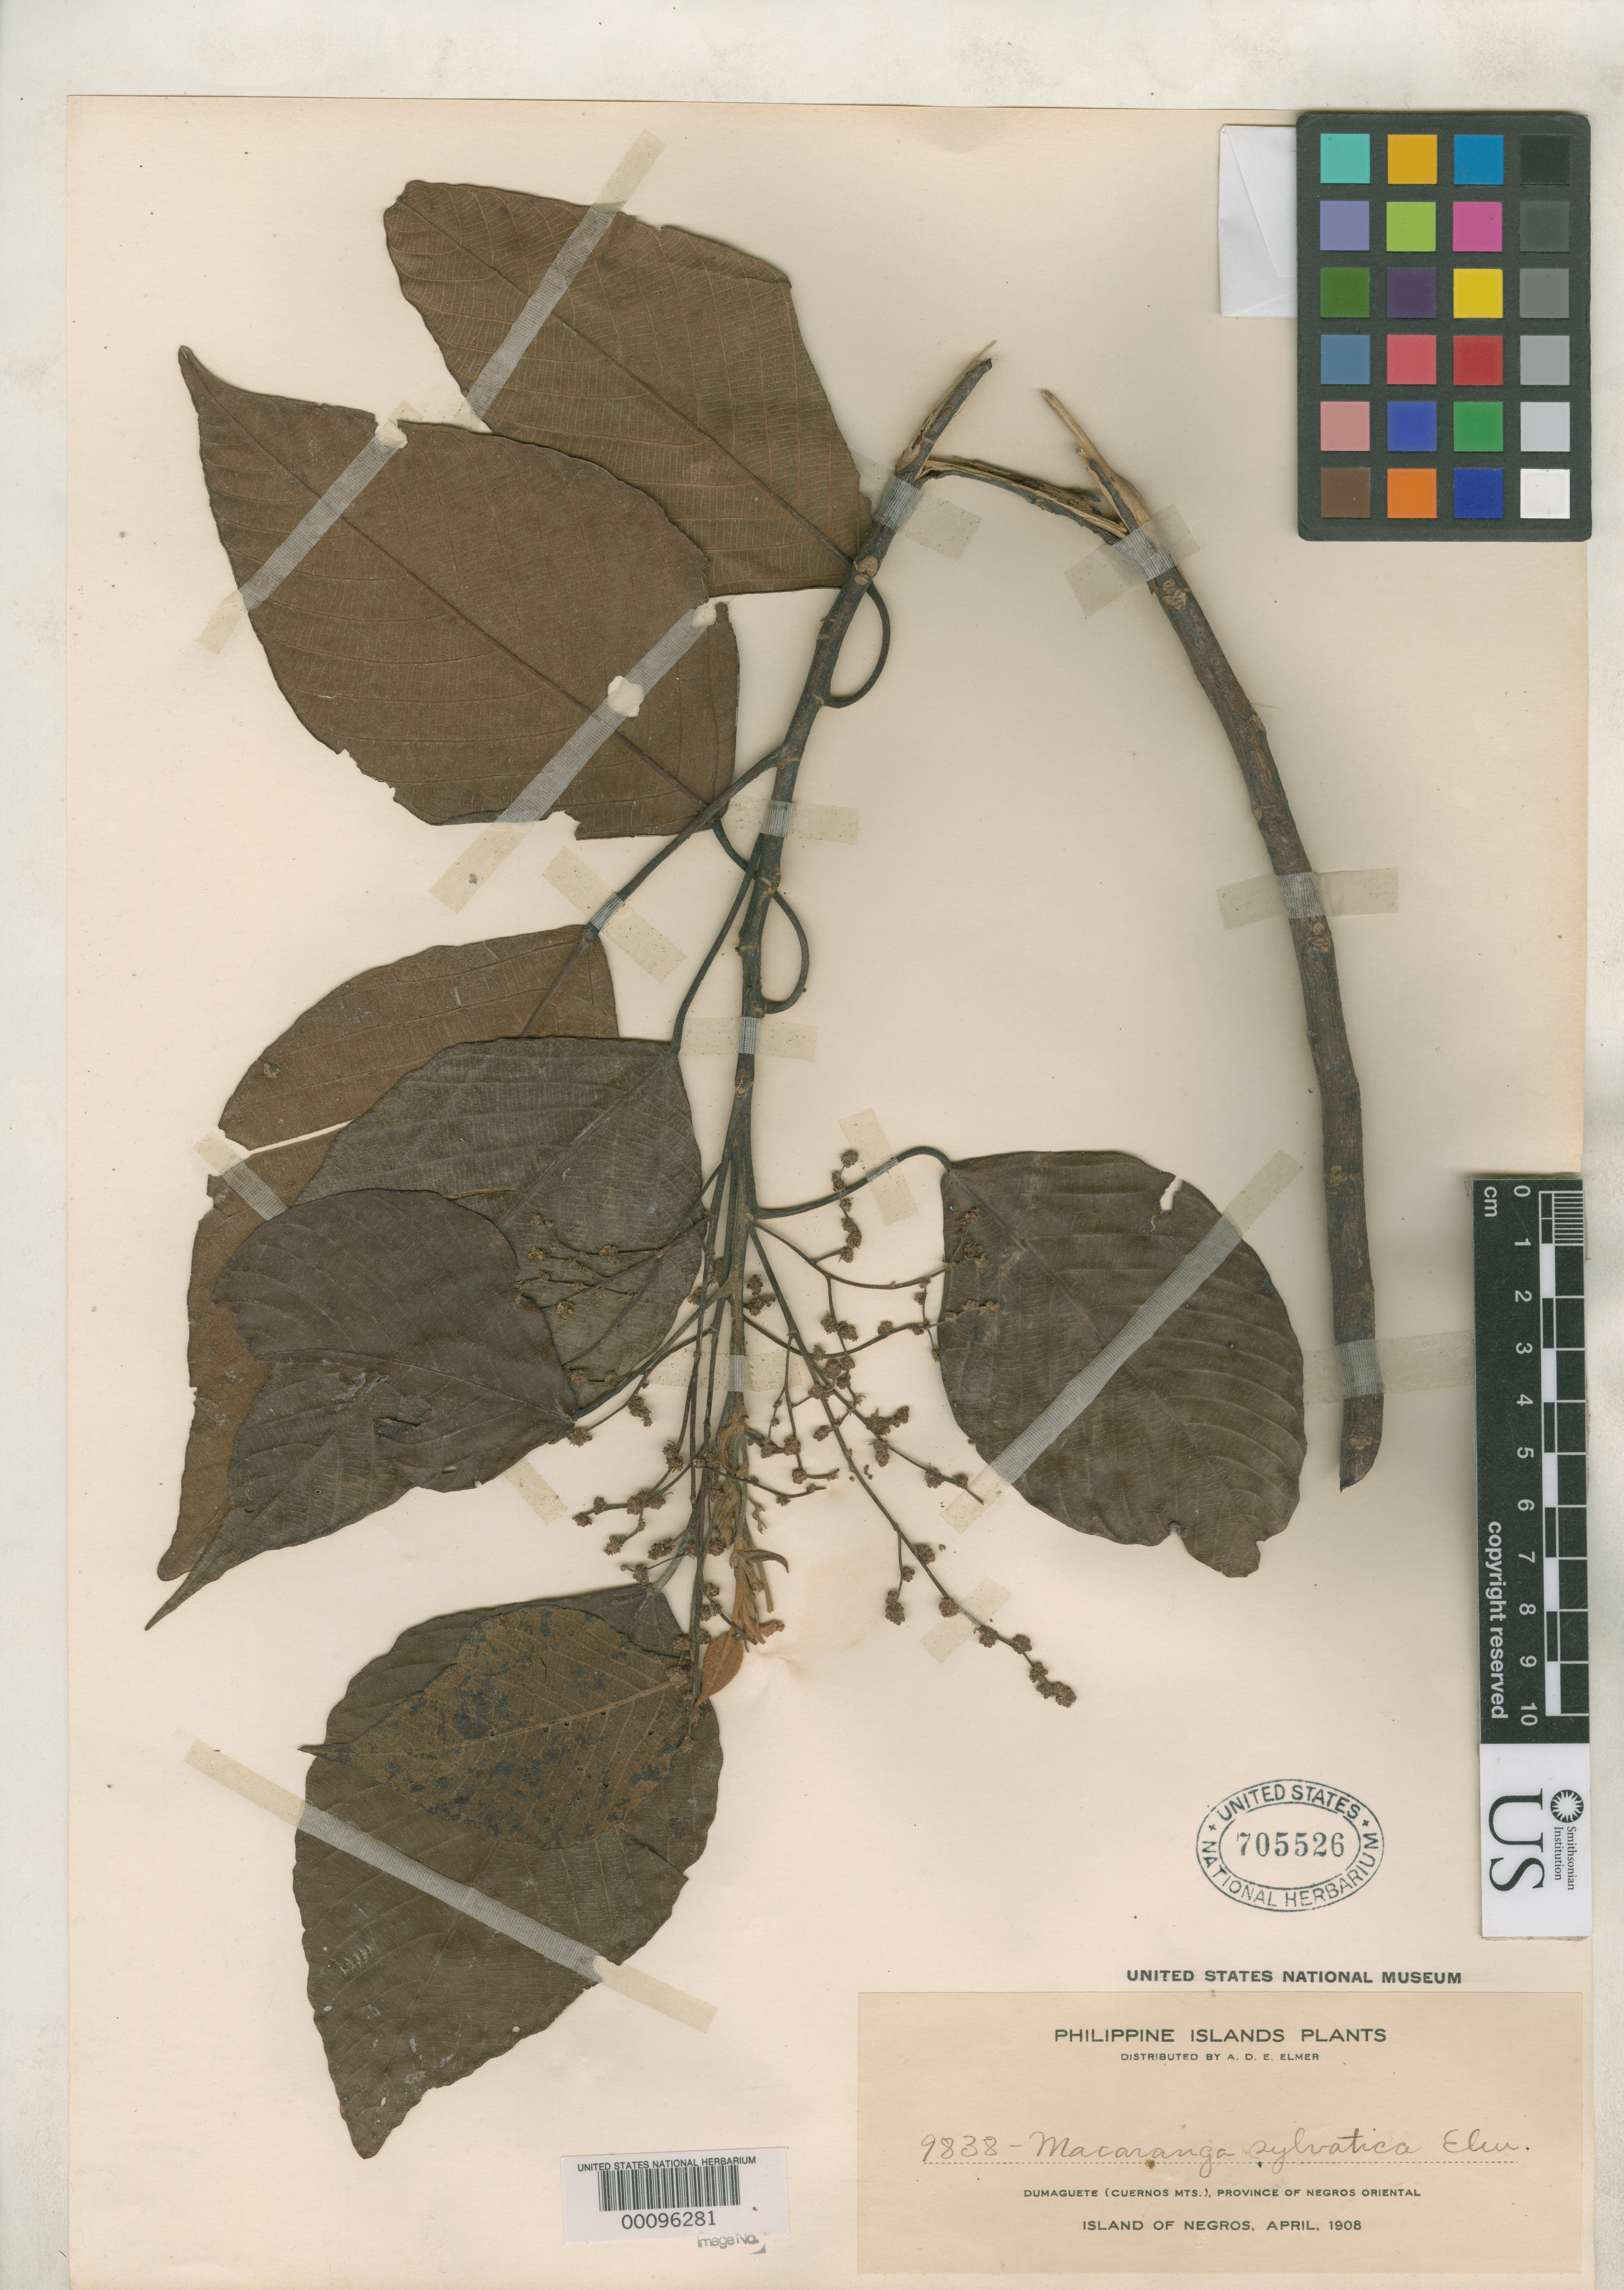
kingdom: Plantae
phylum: Tracheophyta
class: Magnoliopsida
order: Malpighiales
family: Euphorbiaceae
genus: Macaranga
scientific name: Macaranga sylvatica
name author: Elmer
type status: Isosyntype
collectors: A. D. E. Elmer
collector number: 9838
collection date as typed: Apr 1908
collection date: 1908-04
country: Philippines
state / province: Central Visayas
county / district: Negros Oriental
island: Negros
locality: Dumaguete, Cuernos Mts.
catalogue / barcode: US 705526